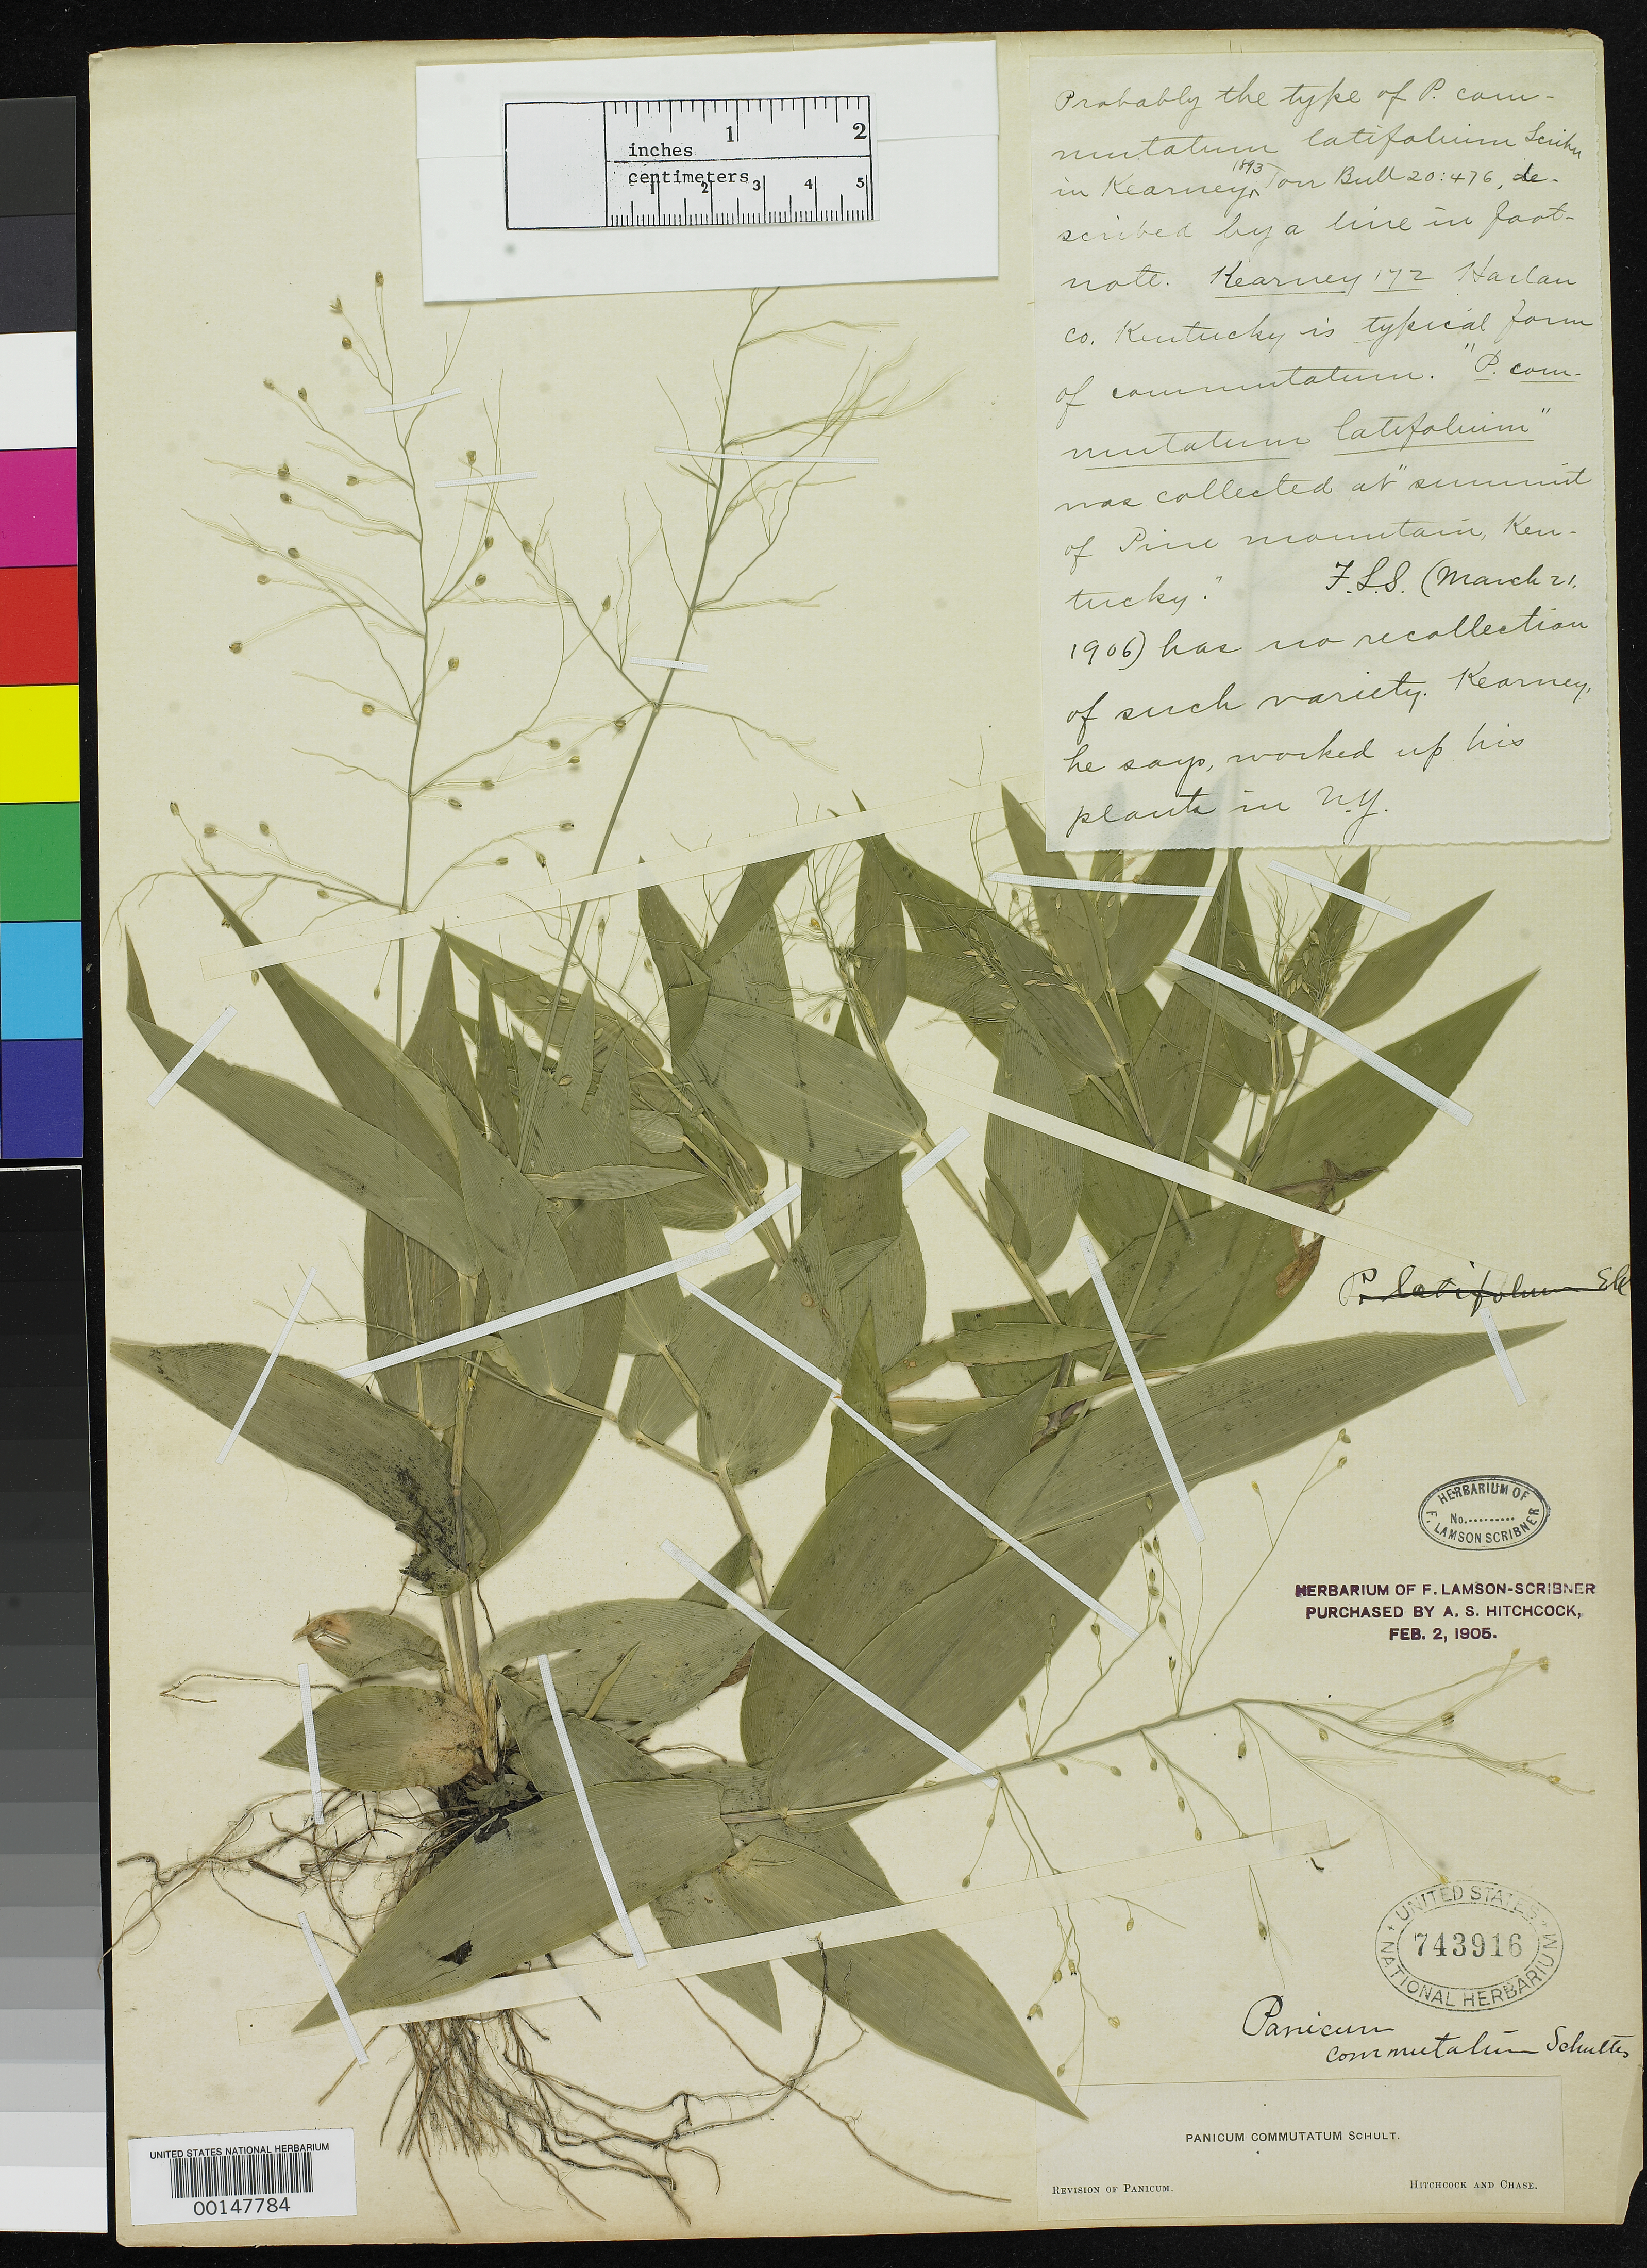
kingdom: Plantae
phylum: Tracheophyta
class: Liliopsida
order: Poales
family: Poaceae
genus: Panicum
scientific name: Panicum commutatum var. latifolium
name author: Scribn.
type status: Holotype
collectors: T. H. Kearney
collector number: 299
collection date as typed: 1893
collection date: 1893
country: United States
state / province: Kentucky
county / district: Harlan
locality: Summit of Pine Mountain.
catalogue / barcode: US 743916